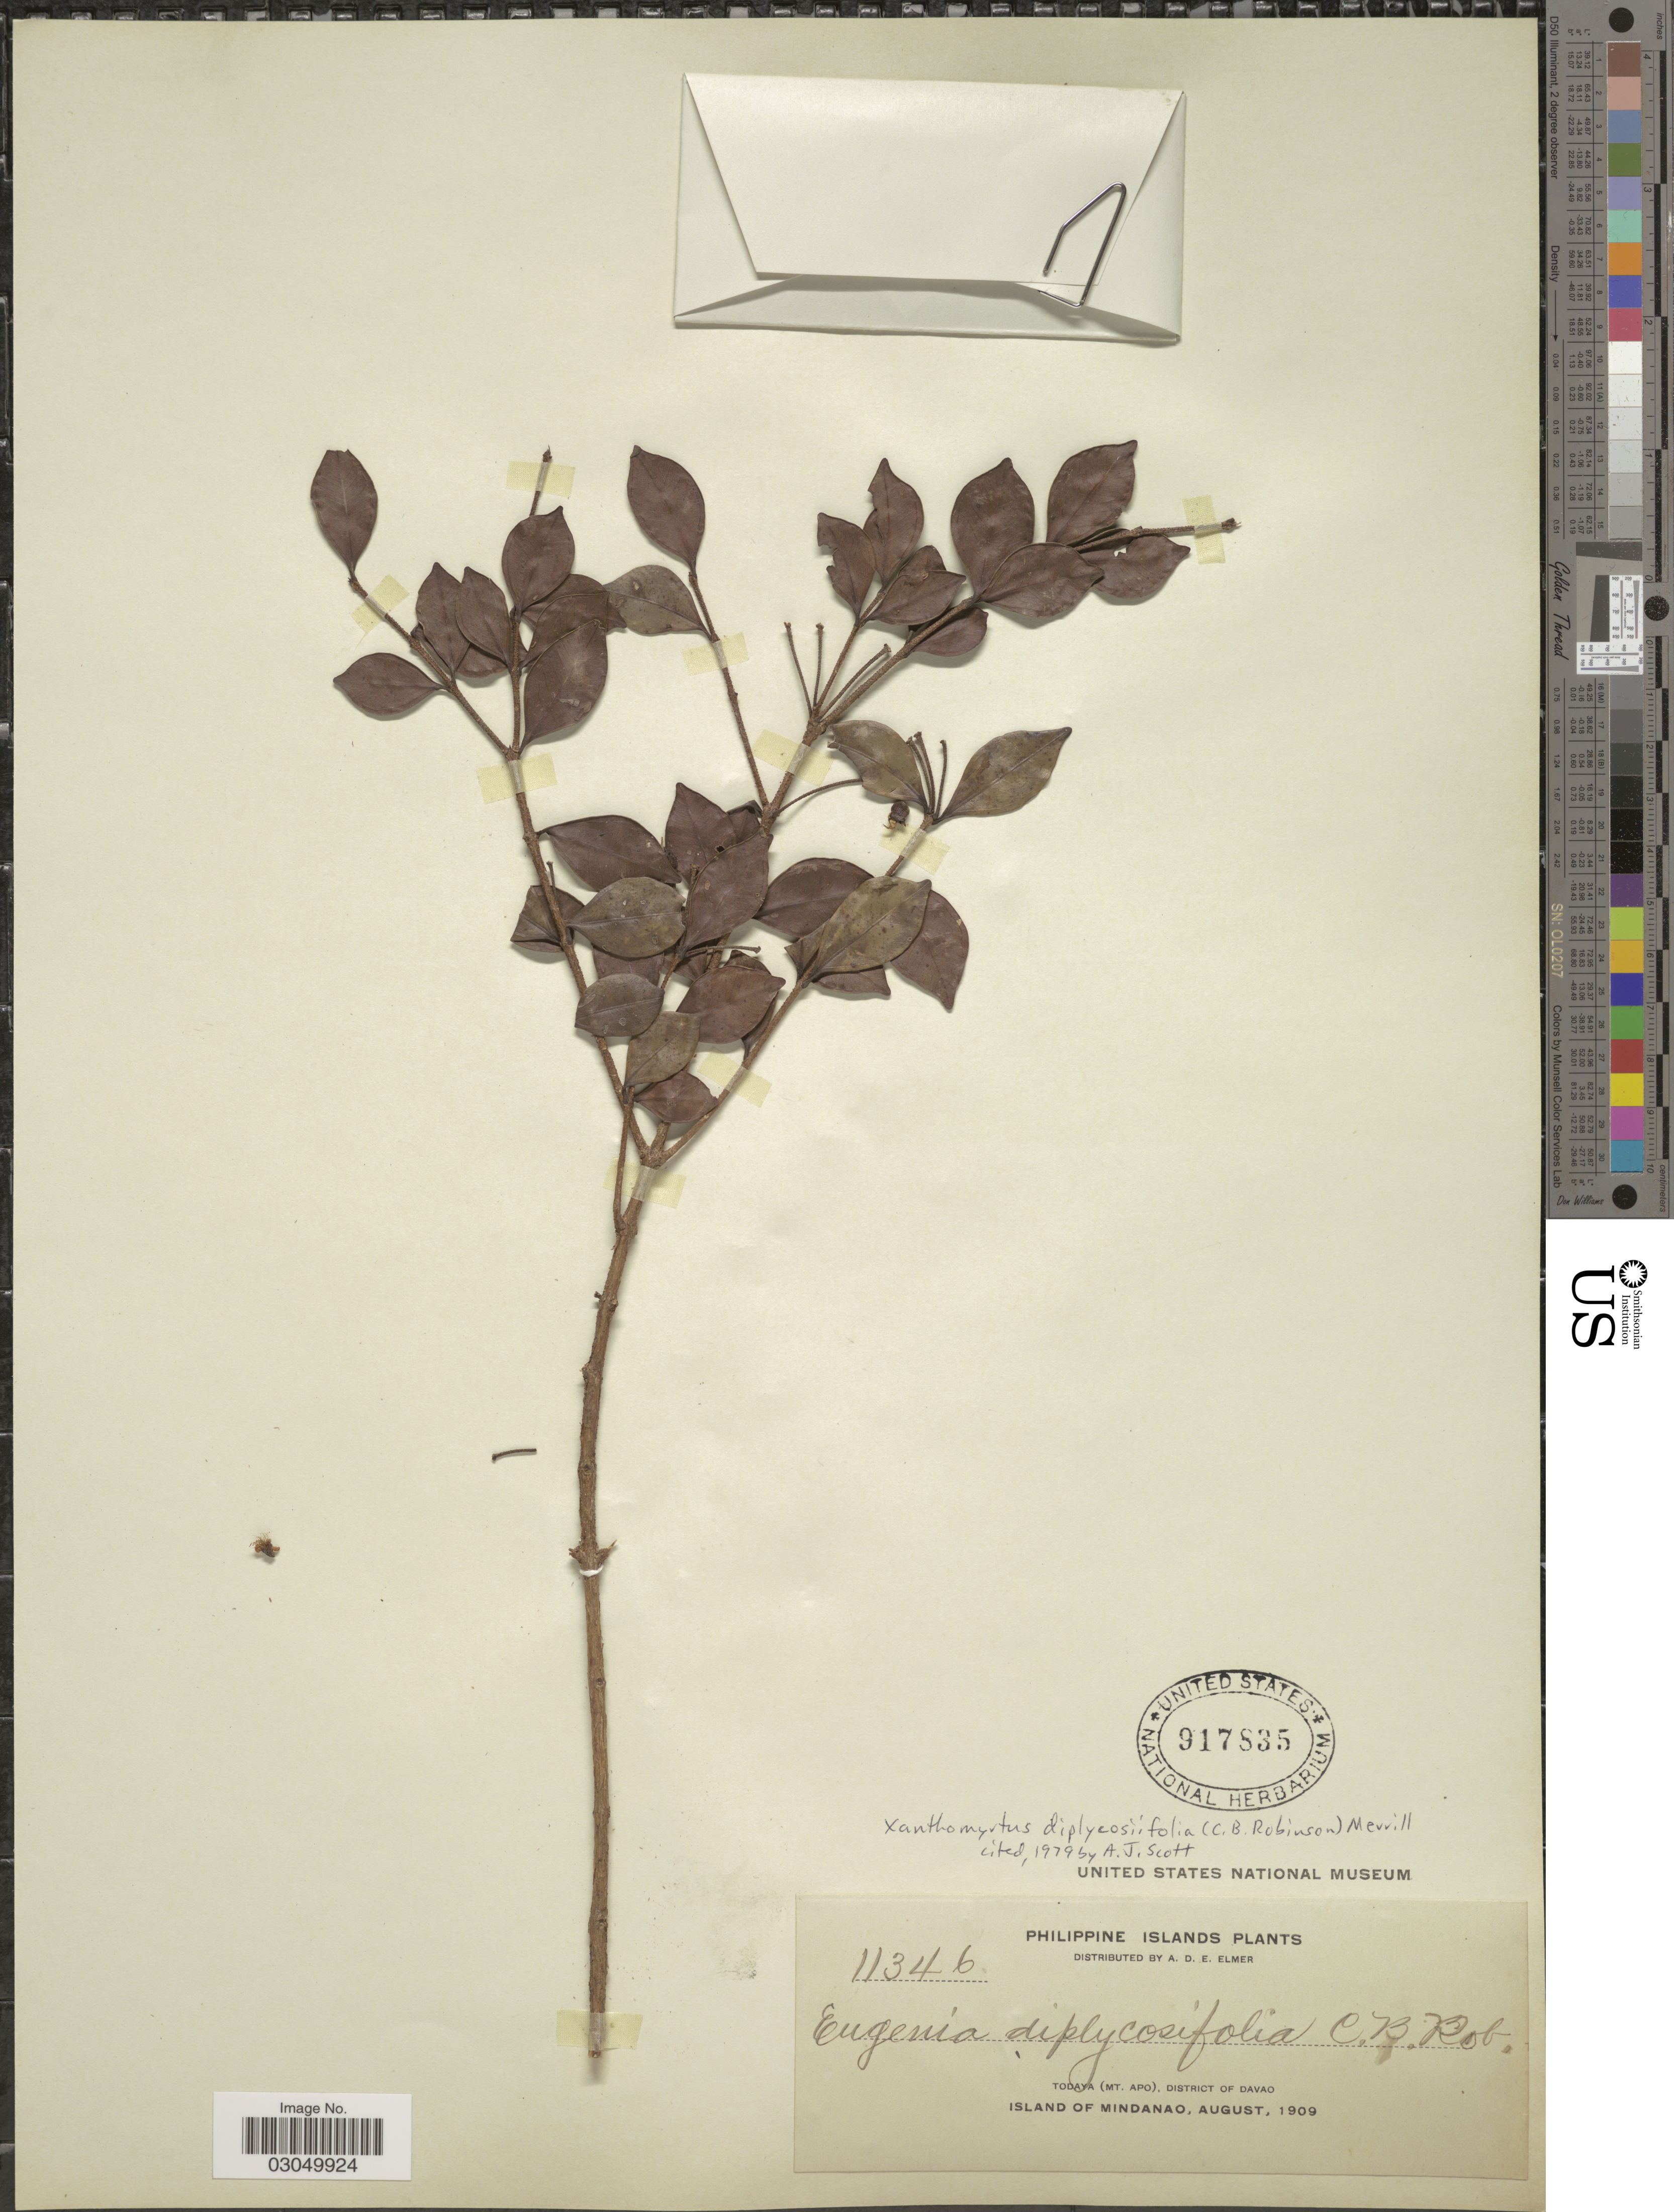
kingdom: Plantae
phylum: Tracheophyta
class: Magnoliopsida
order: Myrtales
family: Myrtaceae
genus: Xanthomyrtus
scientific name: Xanthomyrtus diplycosiifolia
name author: (C.B. Rob.) Merr.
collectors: A. D. E. Elmer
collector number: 11346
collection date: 1909-08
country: Philippines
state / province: Davao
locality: Todaya (Mt. Apo), District of Davao. Island of Mindanao.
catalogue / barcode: US 917835